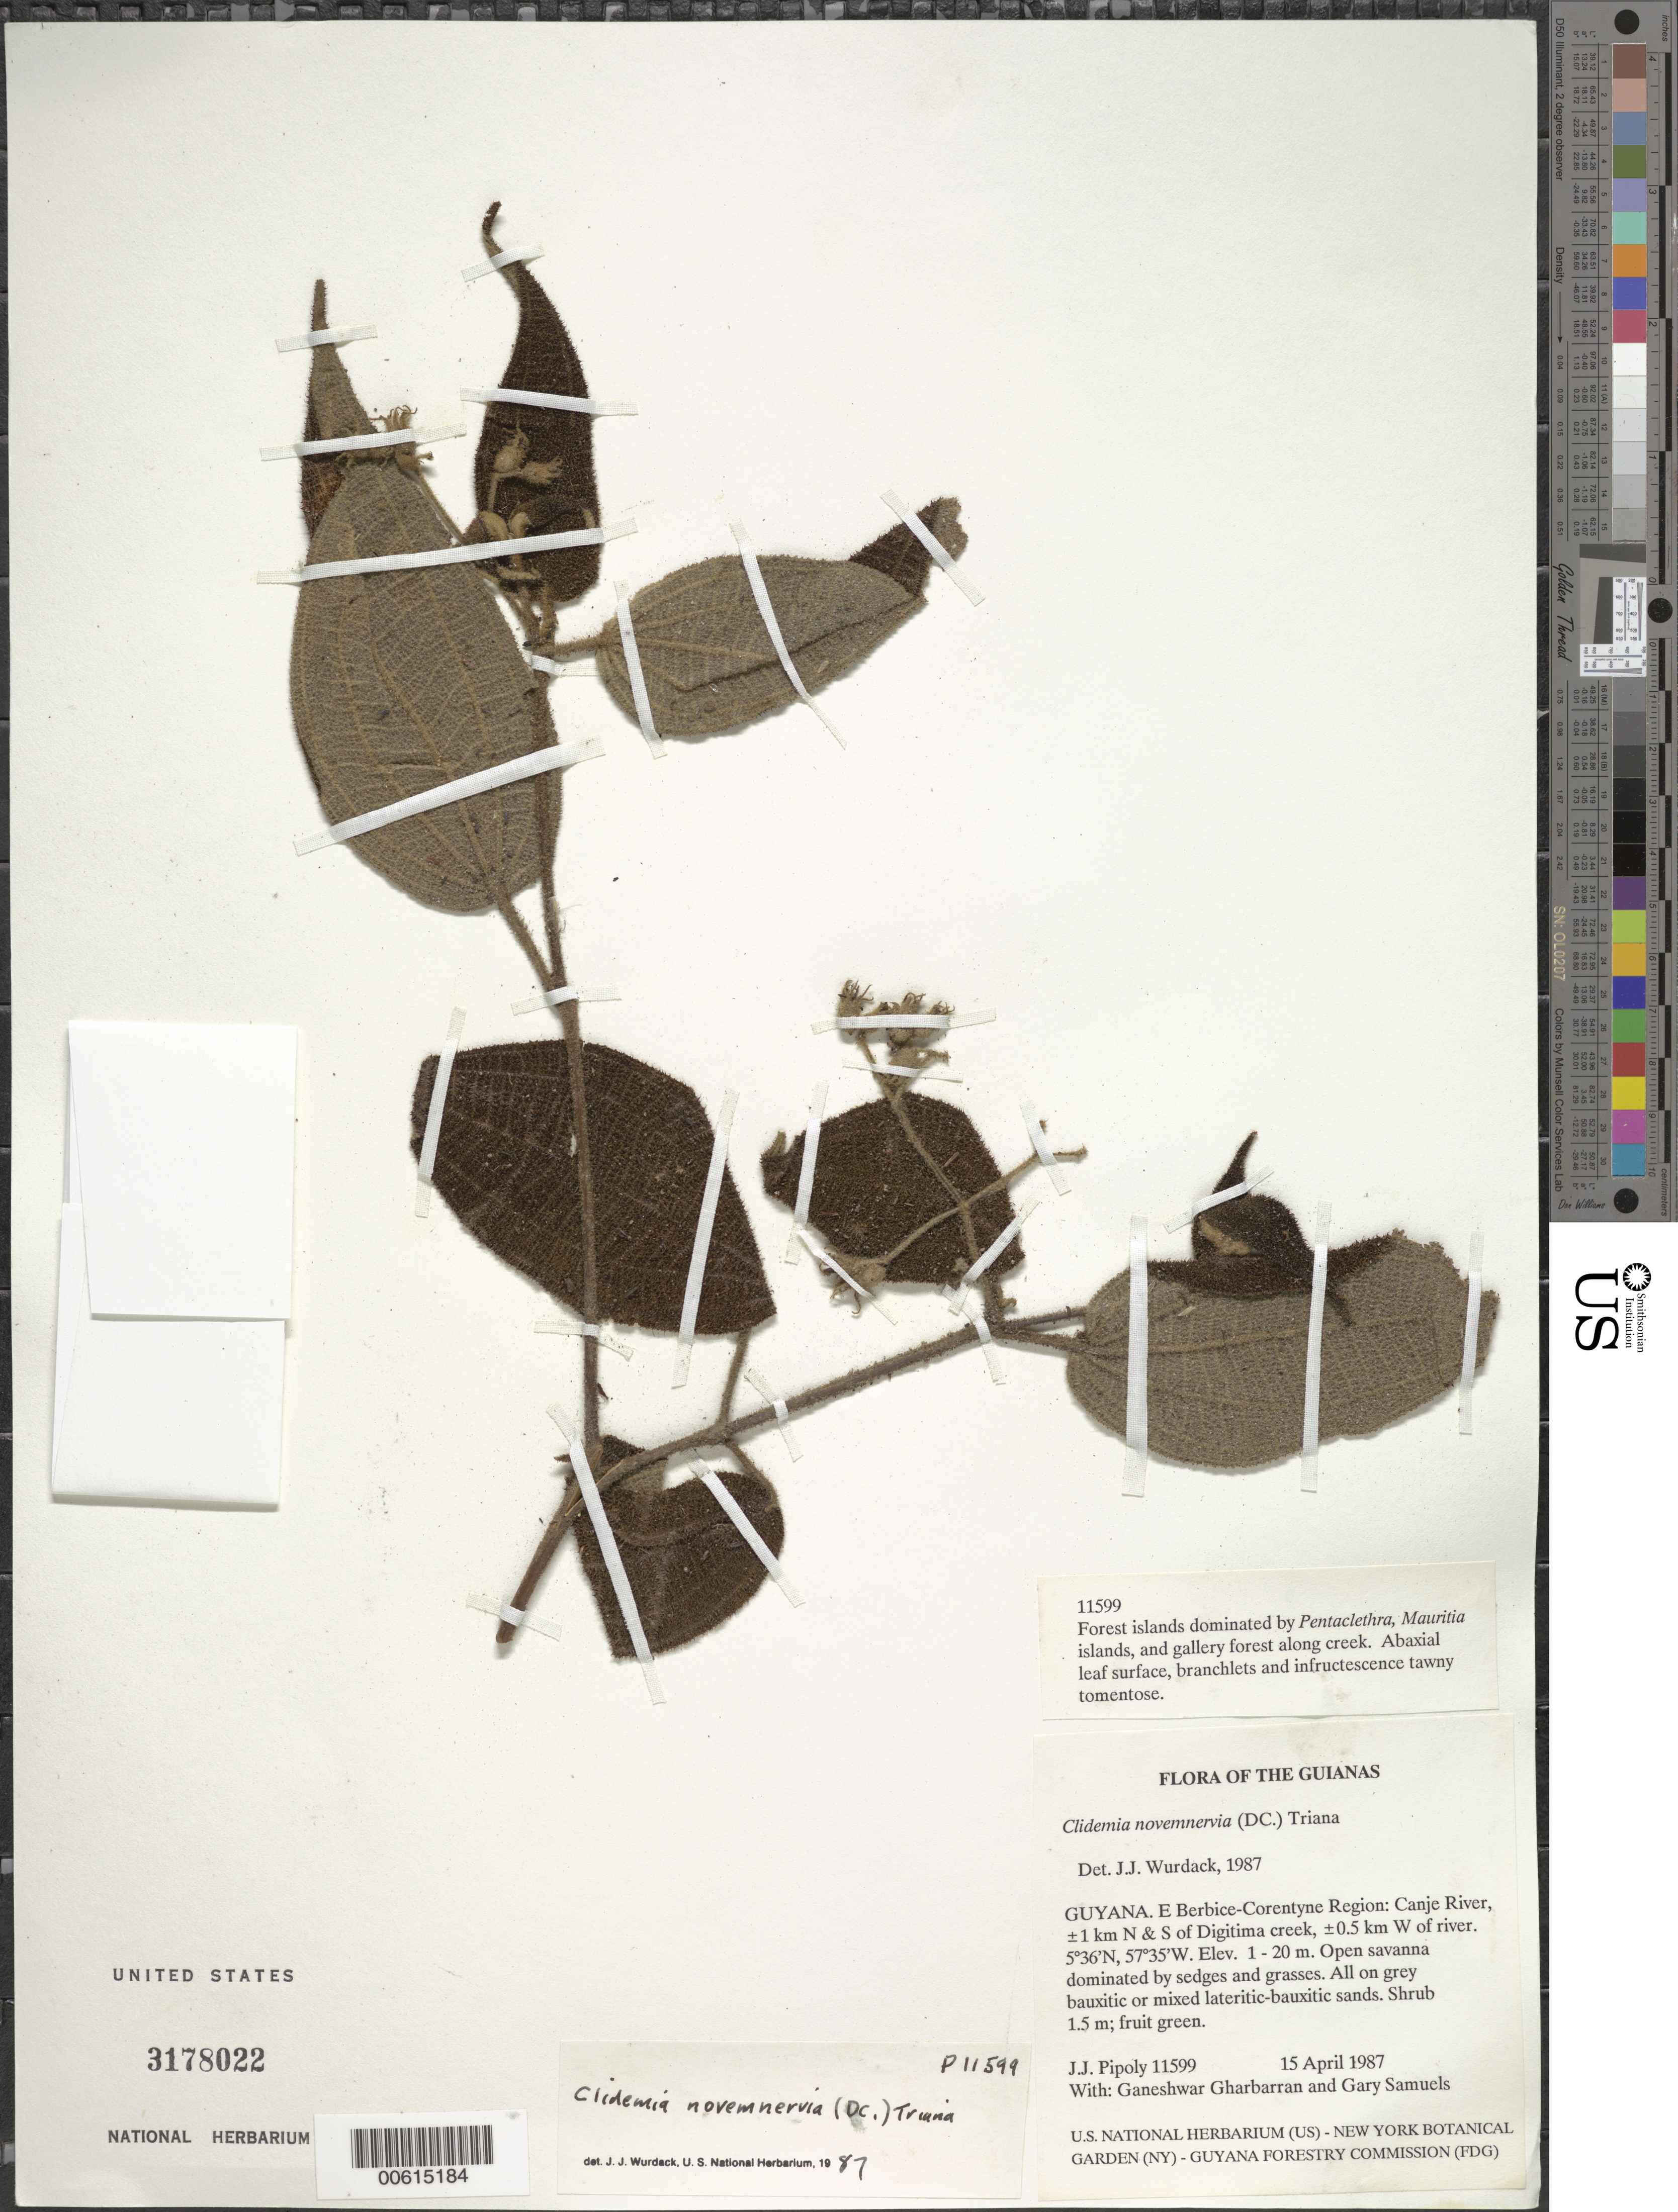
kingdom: Plantae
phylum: Tracheophyta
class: Magnoliopsida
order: Myrtales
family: Melastomataceae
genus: Clidemia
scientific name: Clidemia novemnervia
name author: (DC.) Triana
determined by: Wurdack, John J., (US), US (UNITED STATES)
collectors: J. J. Pipoly, G. Gharbarran & G. Samuels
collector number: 11599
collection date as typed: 15 April 1987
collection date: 1987-04-15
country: Guyana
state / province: E. Berbice-Corentyne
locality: Canje River, ±1 km N & S of Digitima creek, ±0.5 km W of river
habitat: Open savanna dominated by sedges and grasses. All on grey bauxitic or mixed lateritic-bauxitic sands. Forest islands dominated by Pentaclethra, Mauritia islands, and gallery forest along creek.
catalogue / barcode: US 3178022